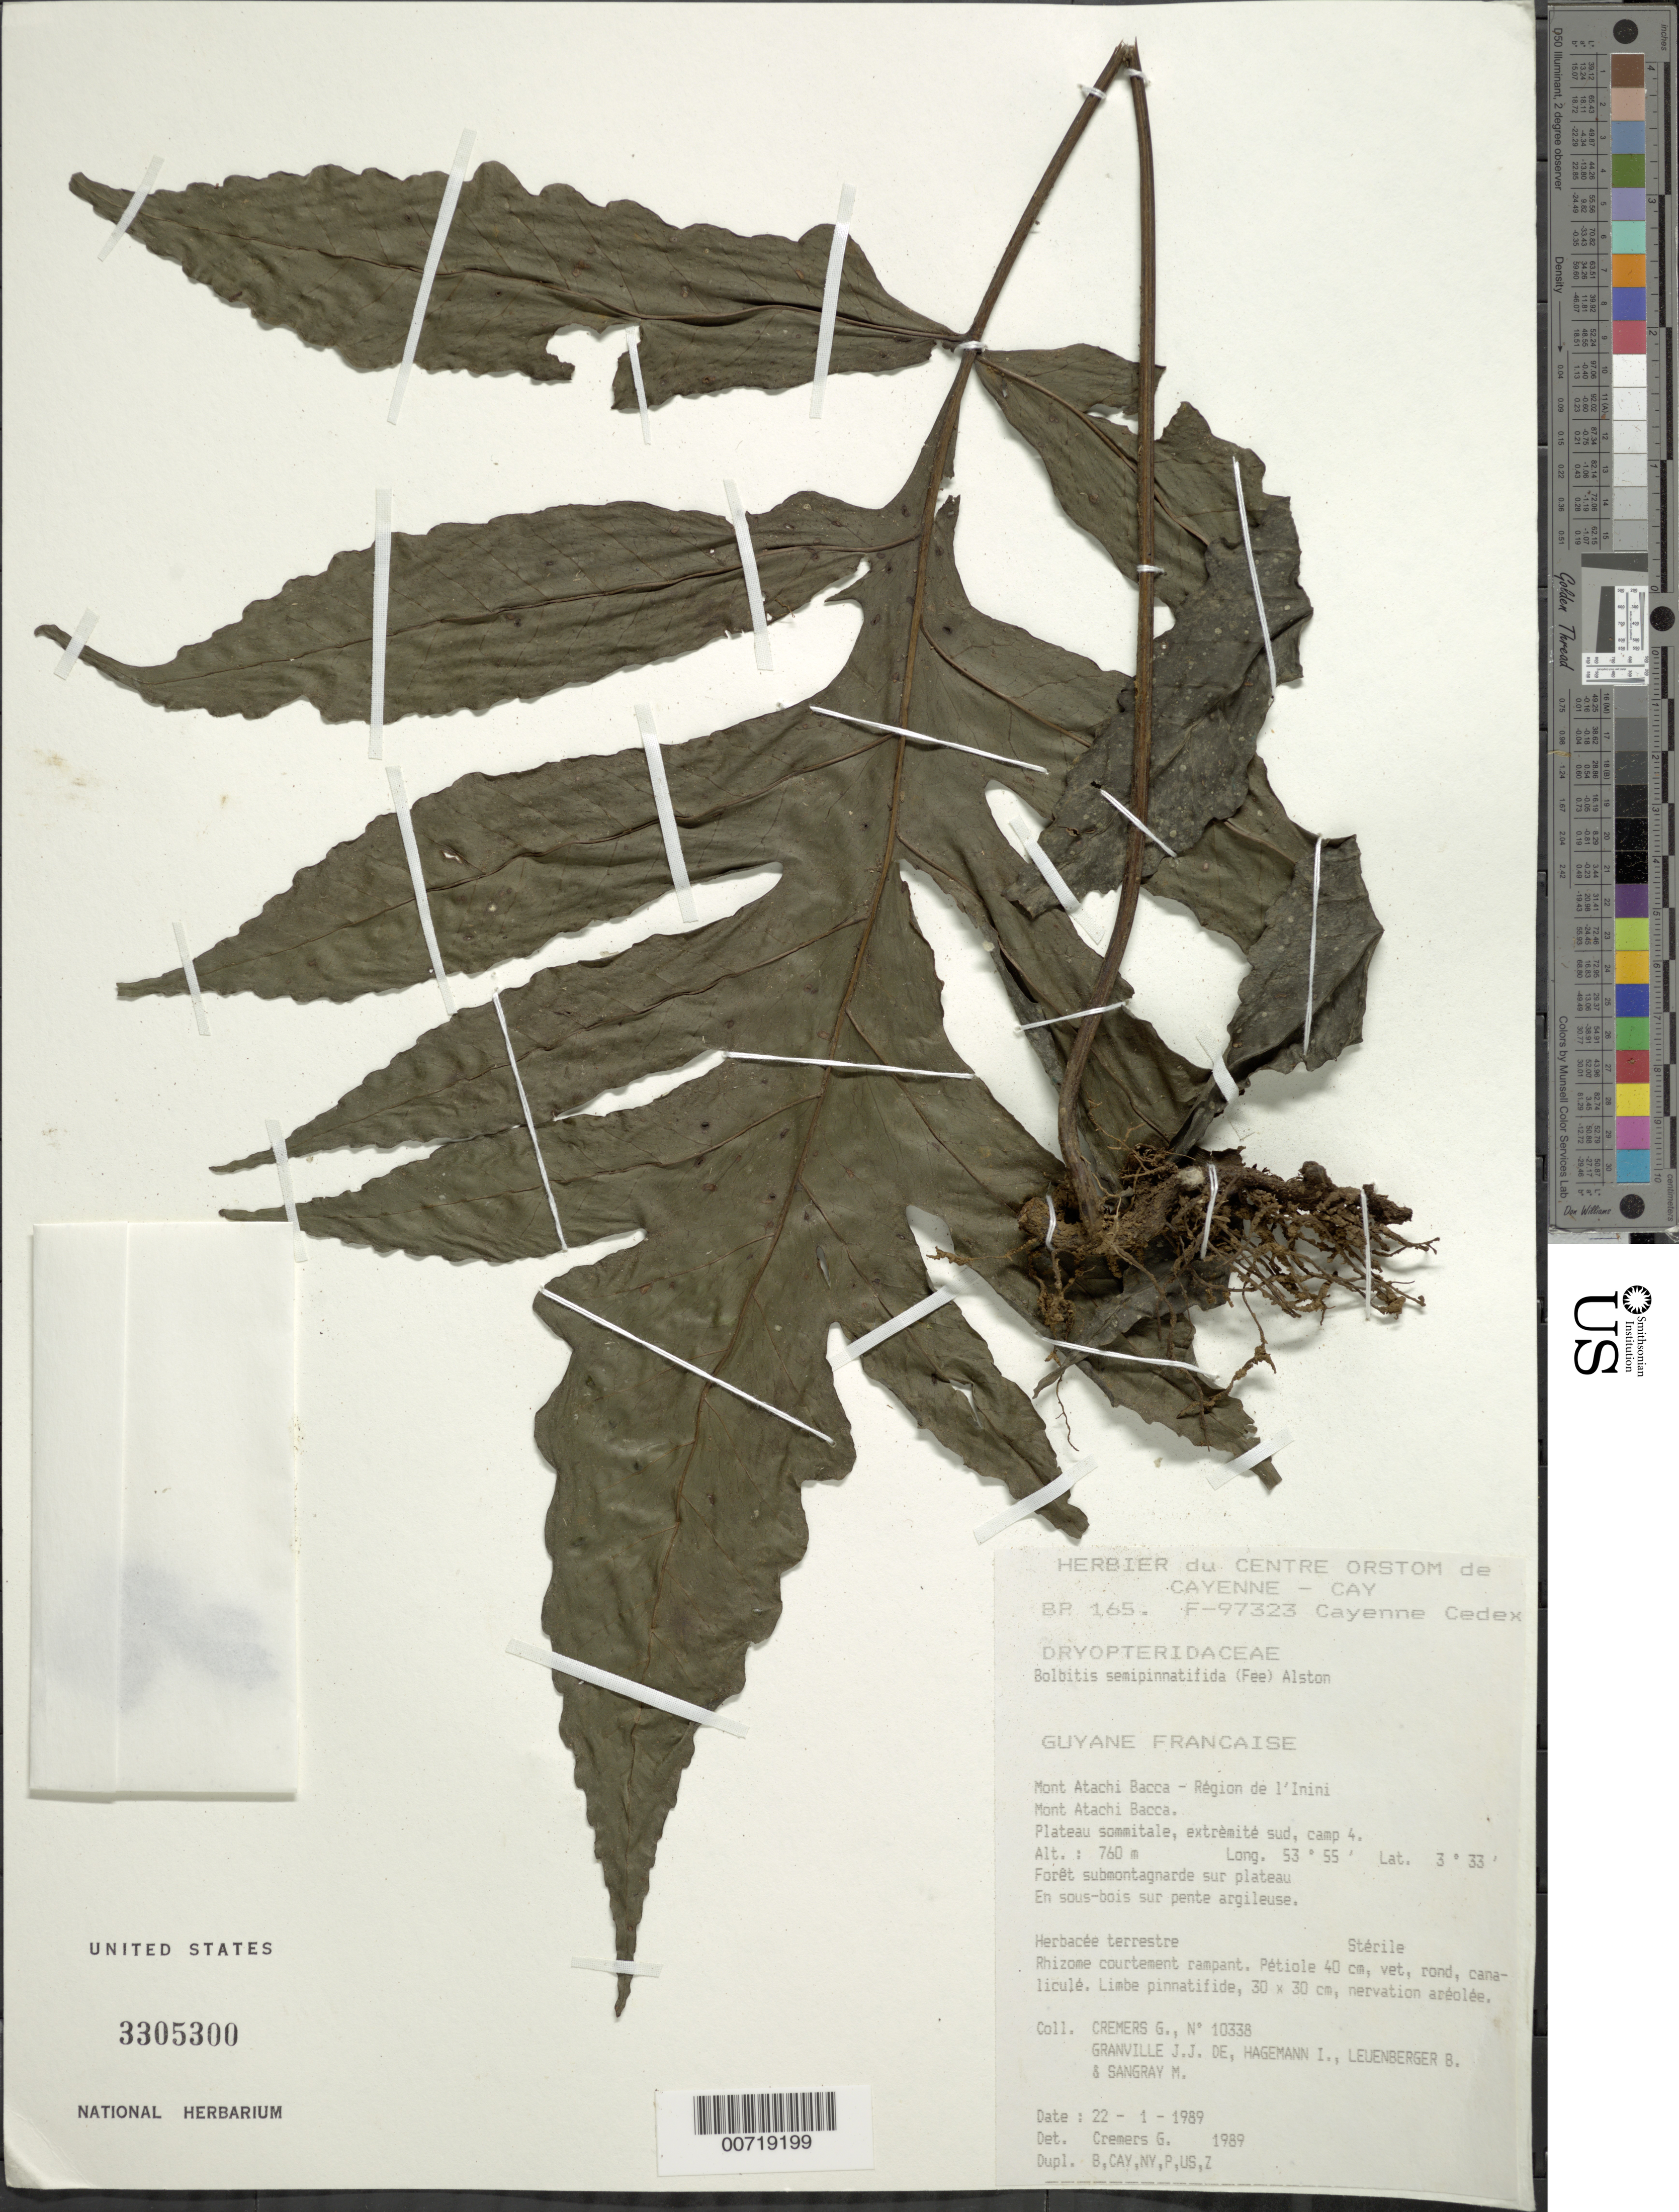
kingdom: Plantae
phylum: Tracheophyta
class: Polypodiopsida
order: Polypodiales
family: Dryopteridaceae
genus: Bolbitis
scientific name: Bolbitis semipinnatifida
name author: (Fée) Alston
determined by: Cremers, Georges A.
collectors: G. Cremers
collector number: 10338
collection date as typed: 22-Jan-89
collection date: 1989-01-22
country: French Guiana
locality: Mont Atachi Bacca, région de l'Inini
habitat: Submontane forest, on plateau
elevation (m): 760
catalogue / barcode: US 3305300